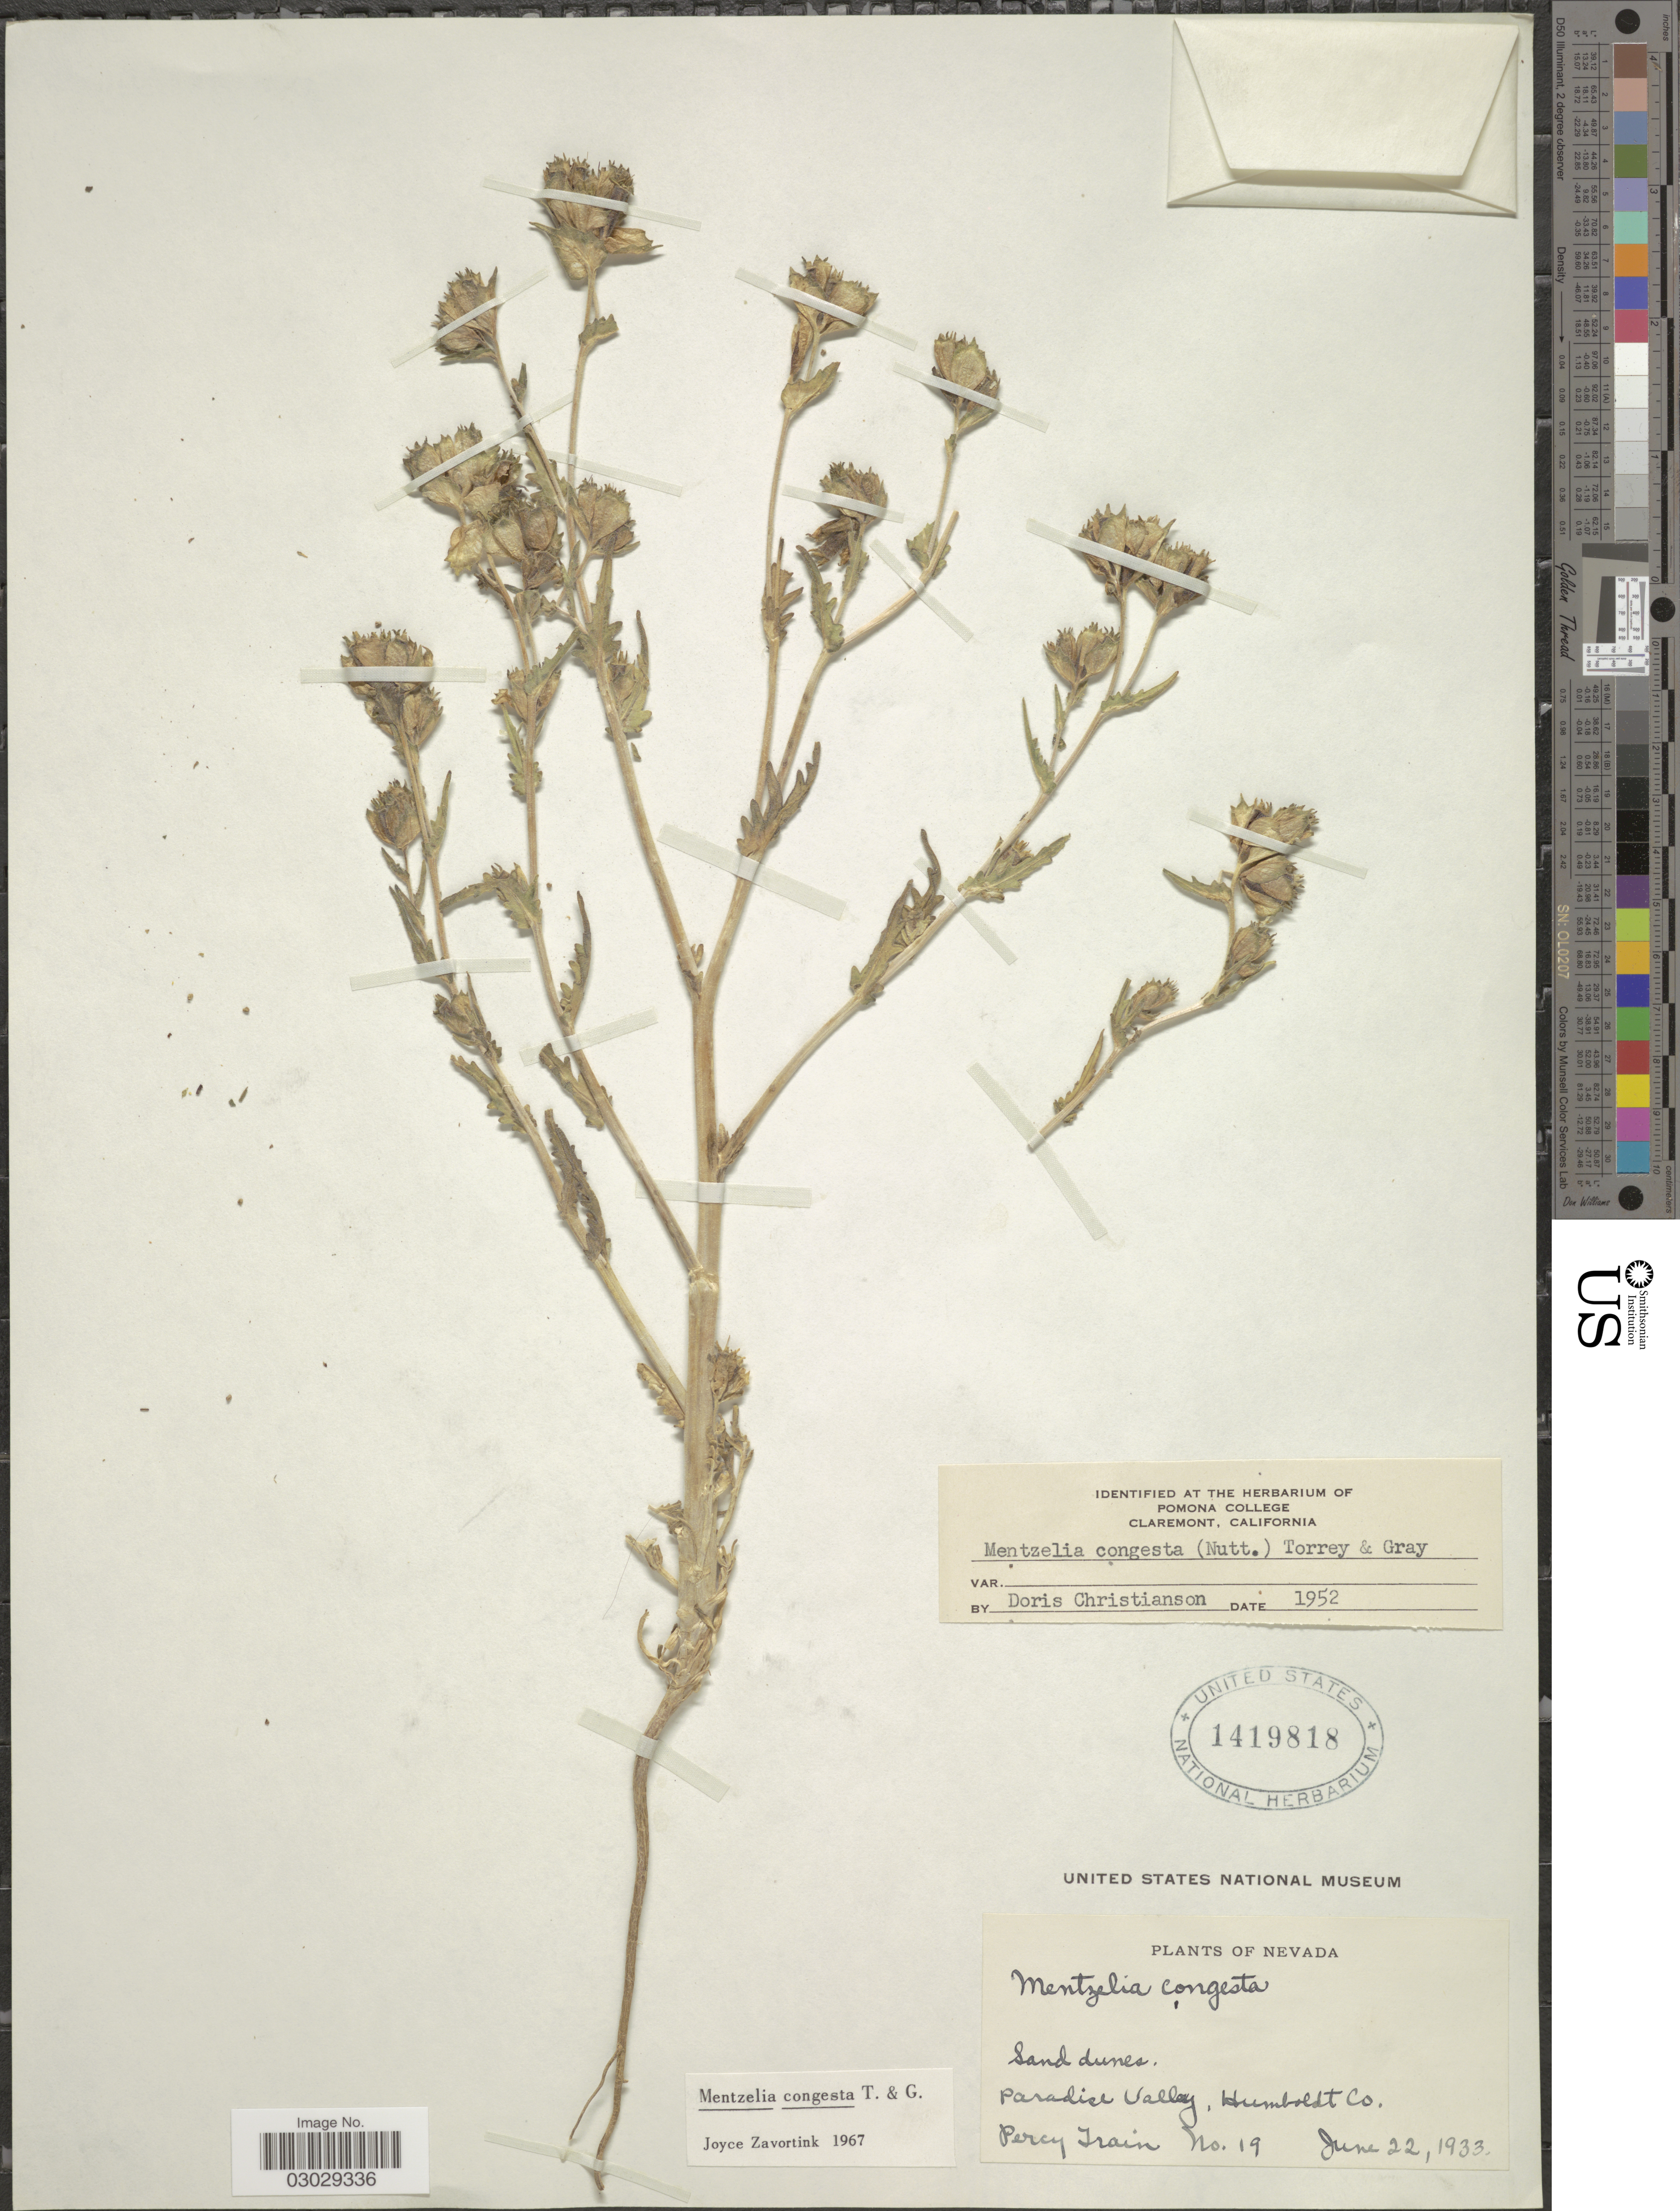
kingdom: Plantae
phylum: Tracheophyta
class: Magnoliopsida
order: Cornales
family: Loasaceae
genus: Mentzelia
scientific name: Mentzelia congesta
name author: Torr. & A. Gray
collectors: P. Train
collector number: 19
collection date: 1933-06-22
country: United States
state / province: Nevada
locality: Paradise Valley, Humboldt Co.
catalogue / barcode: US 1419818